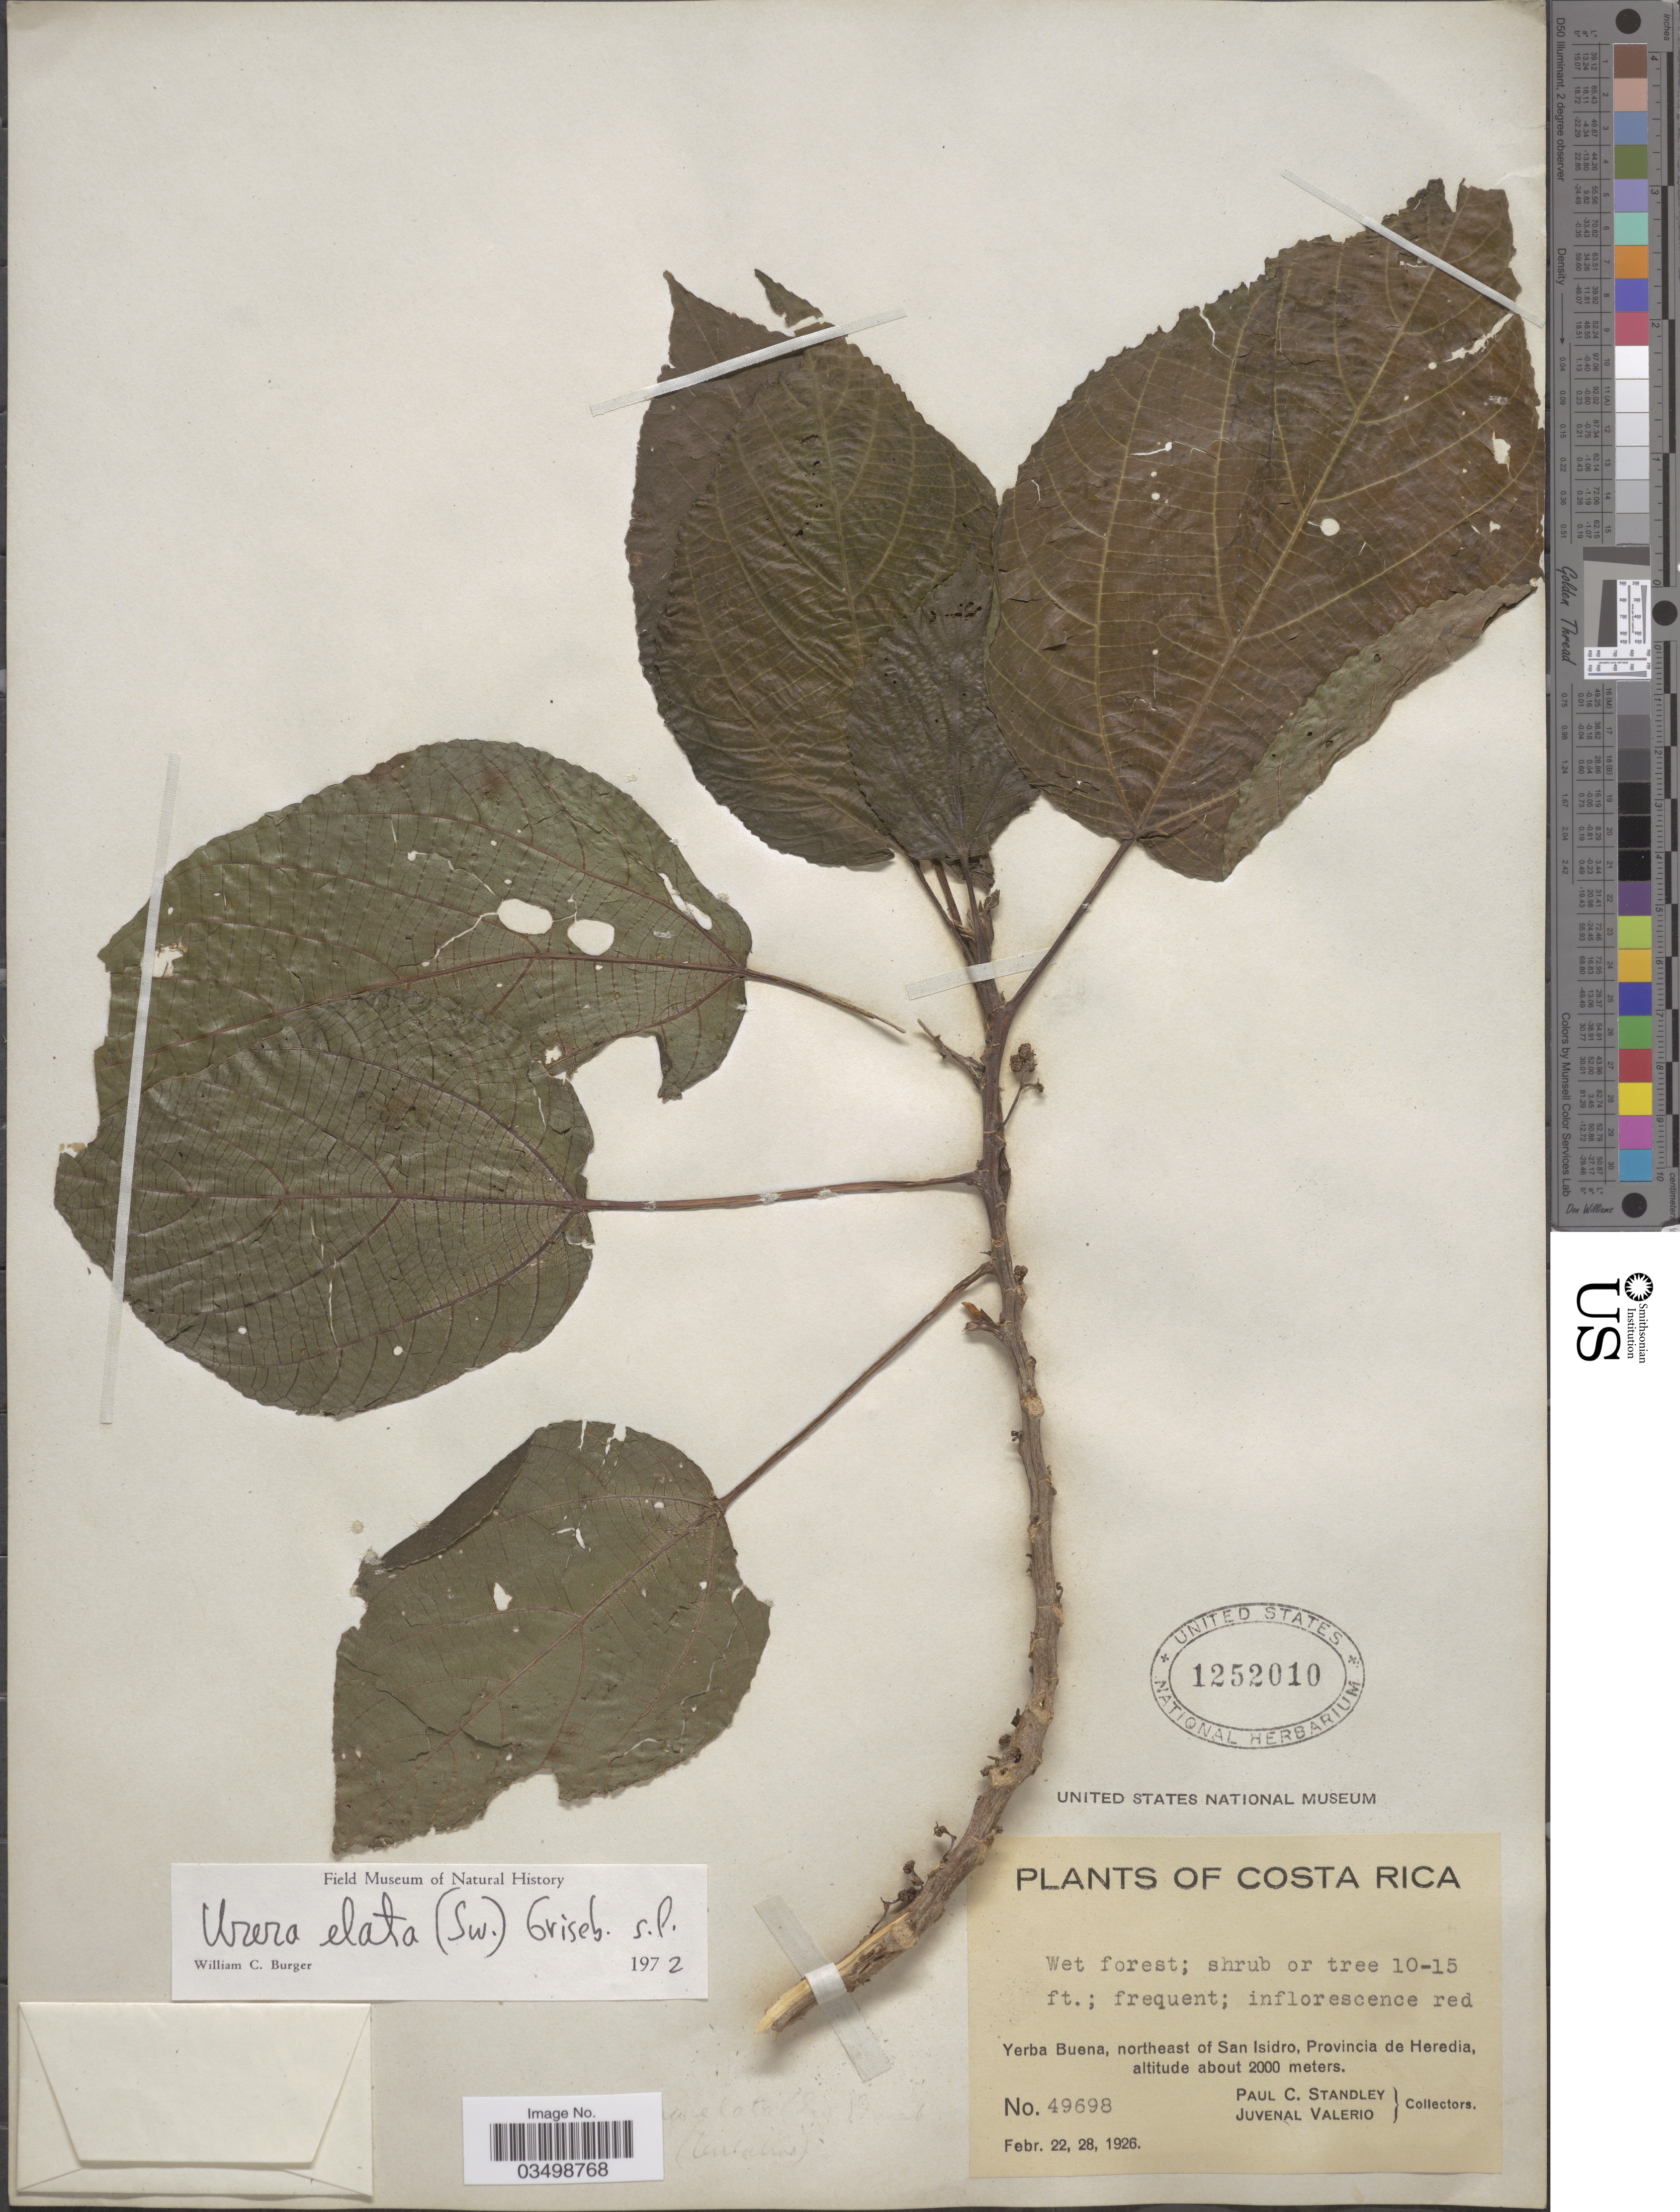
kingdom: Plantae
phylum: Tracheophyta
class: Magnoliopsida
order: Rosales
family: Urticaceae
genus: Urera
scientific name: Urera simplex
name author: Wedd.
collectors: P. C. Standley & J. Valerio R.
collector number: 49698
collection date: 1926-02-22/1926-02-28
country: Costa Rica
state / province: Heredia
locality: Yerba Buena, northeast of San Isidro.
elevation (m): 2000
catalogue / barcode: US 1252010